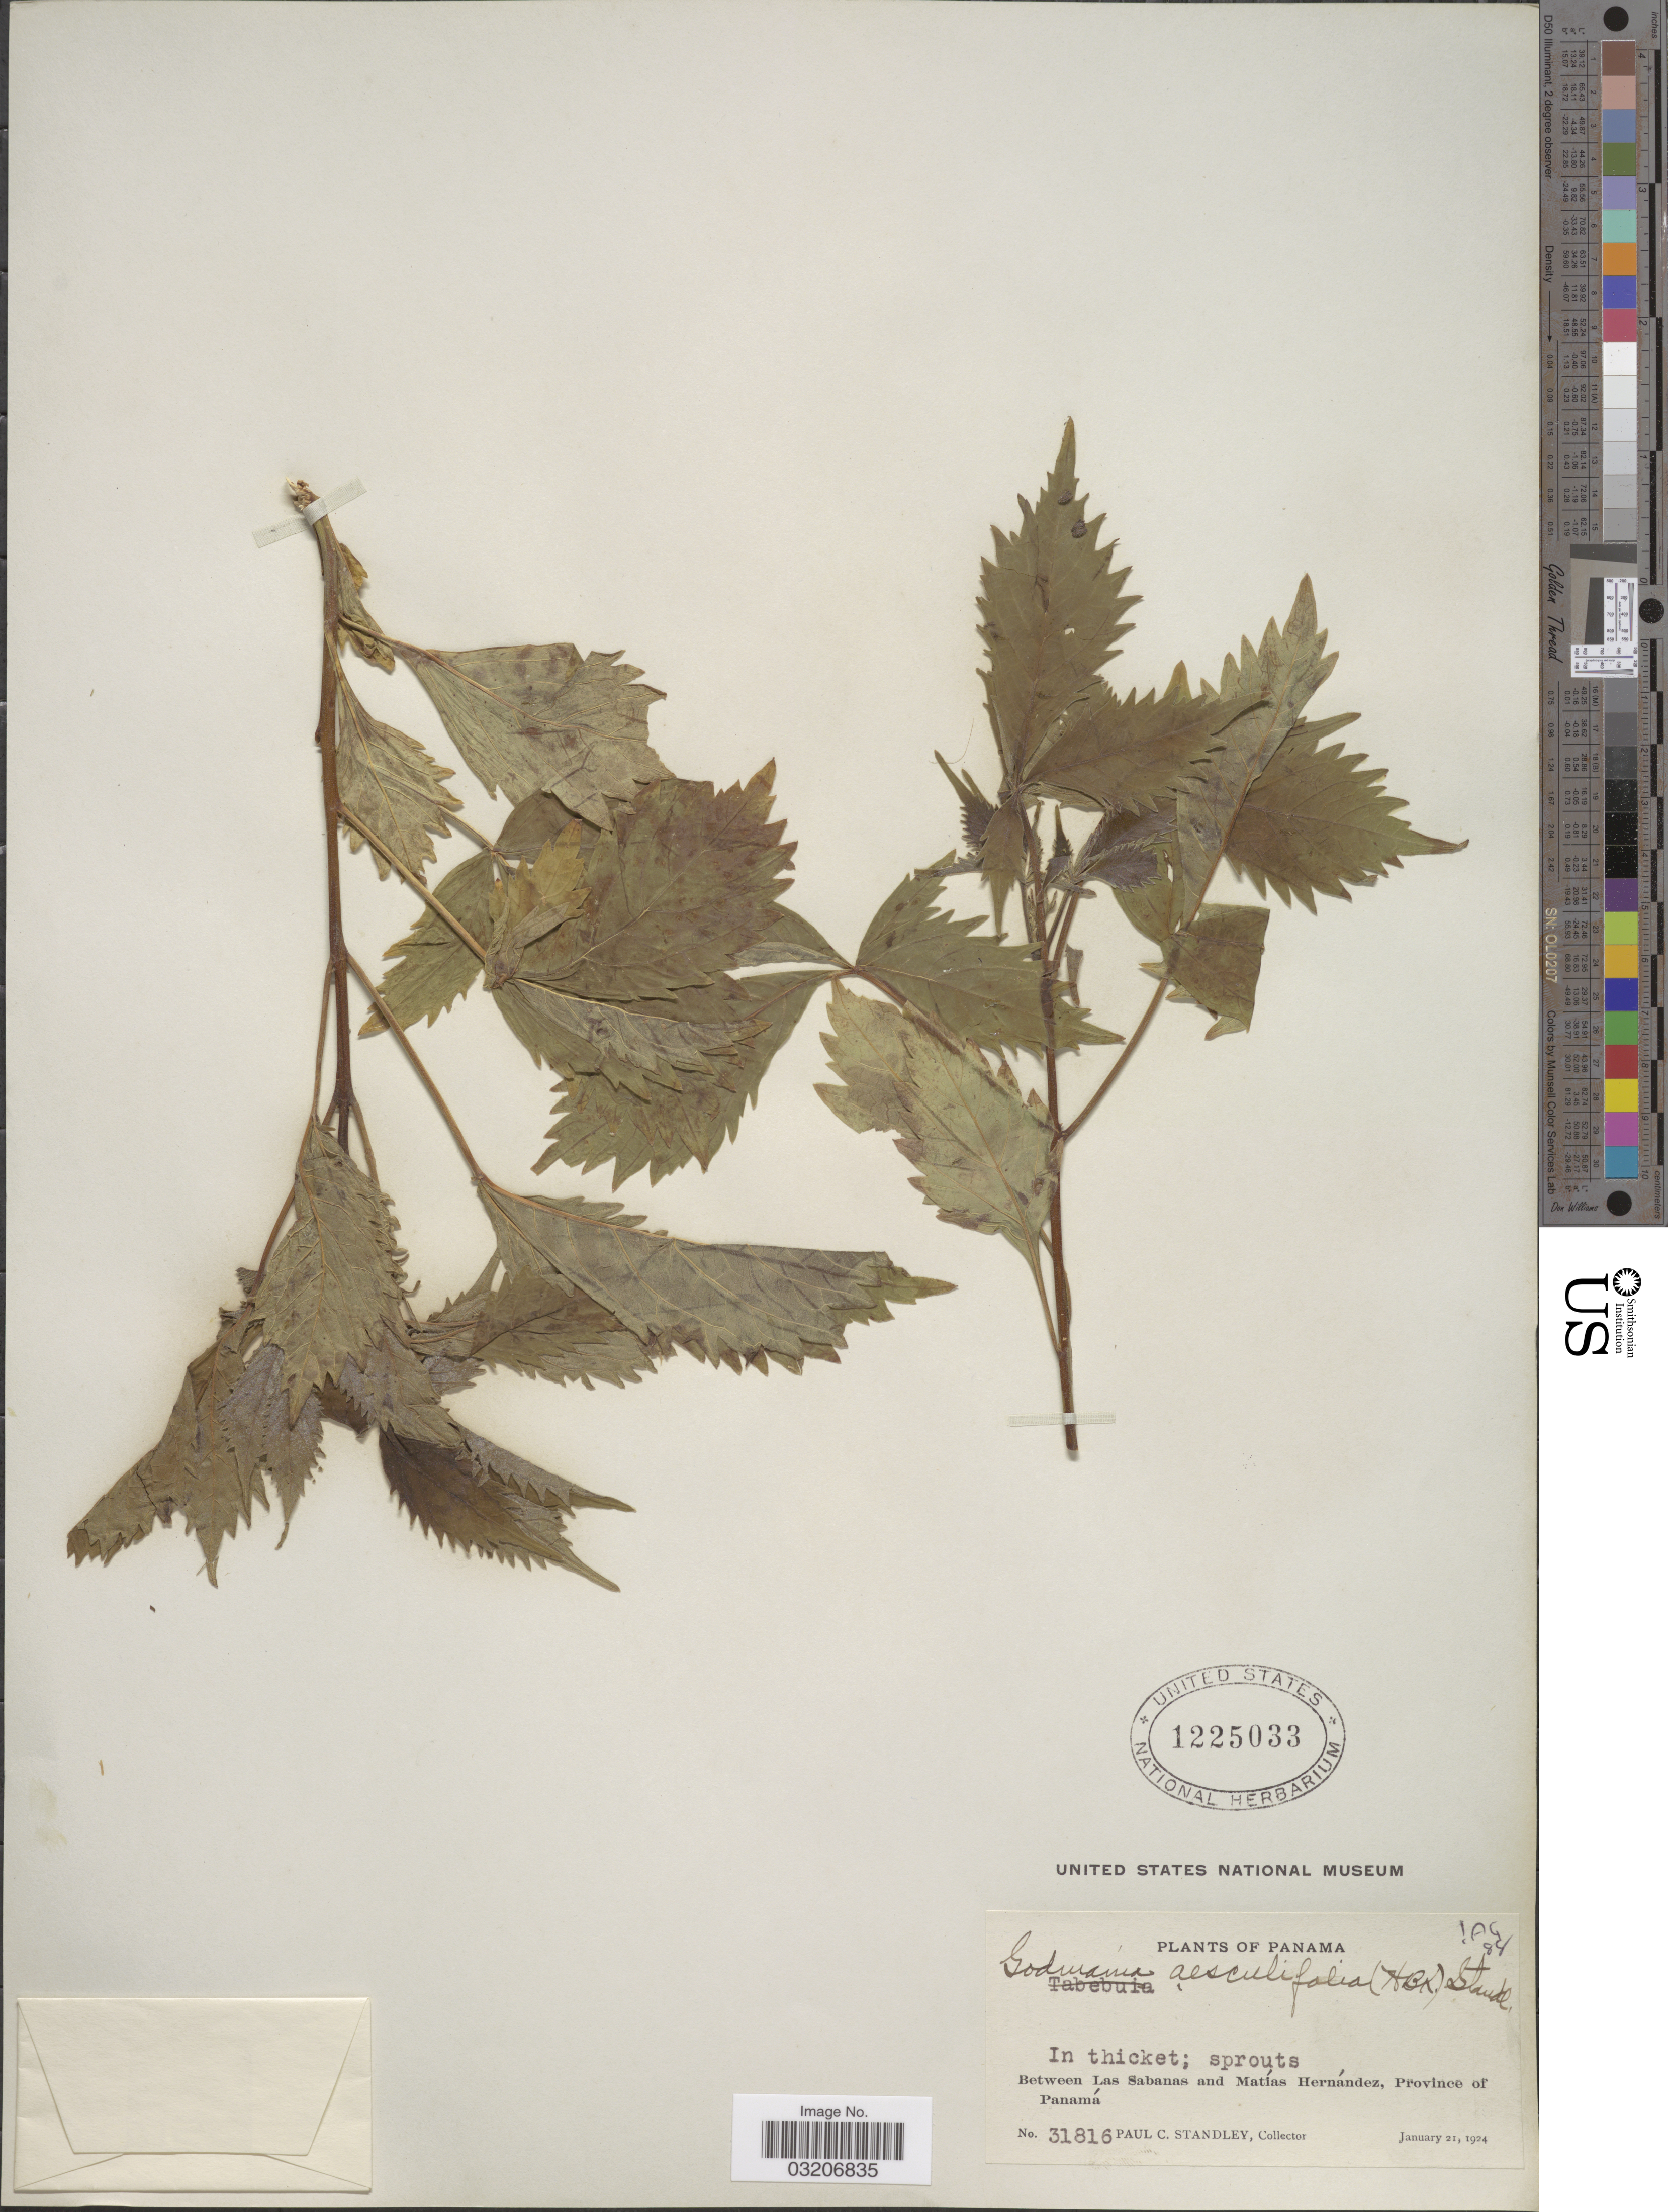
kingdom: Plantae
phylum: Tracheophyta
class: Magnoliopsida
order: Lamiales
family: Bignoniaceae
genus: Godmania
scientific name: Godmania aesculifolia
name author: Standl.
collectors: P. C. Standley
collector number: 31816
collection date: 1924-01-21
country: Panama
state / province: Panamá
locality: Between Las Sabanas and Matías Hernández, Province of Panamá.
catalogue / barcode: US 1225033